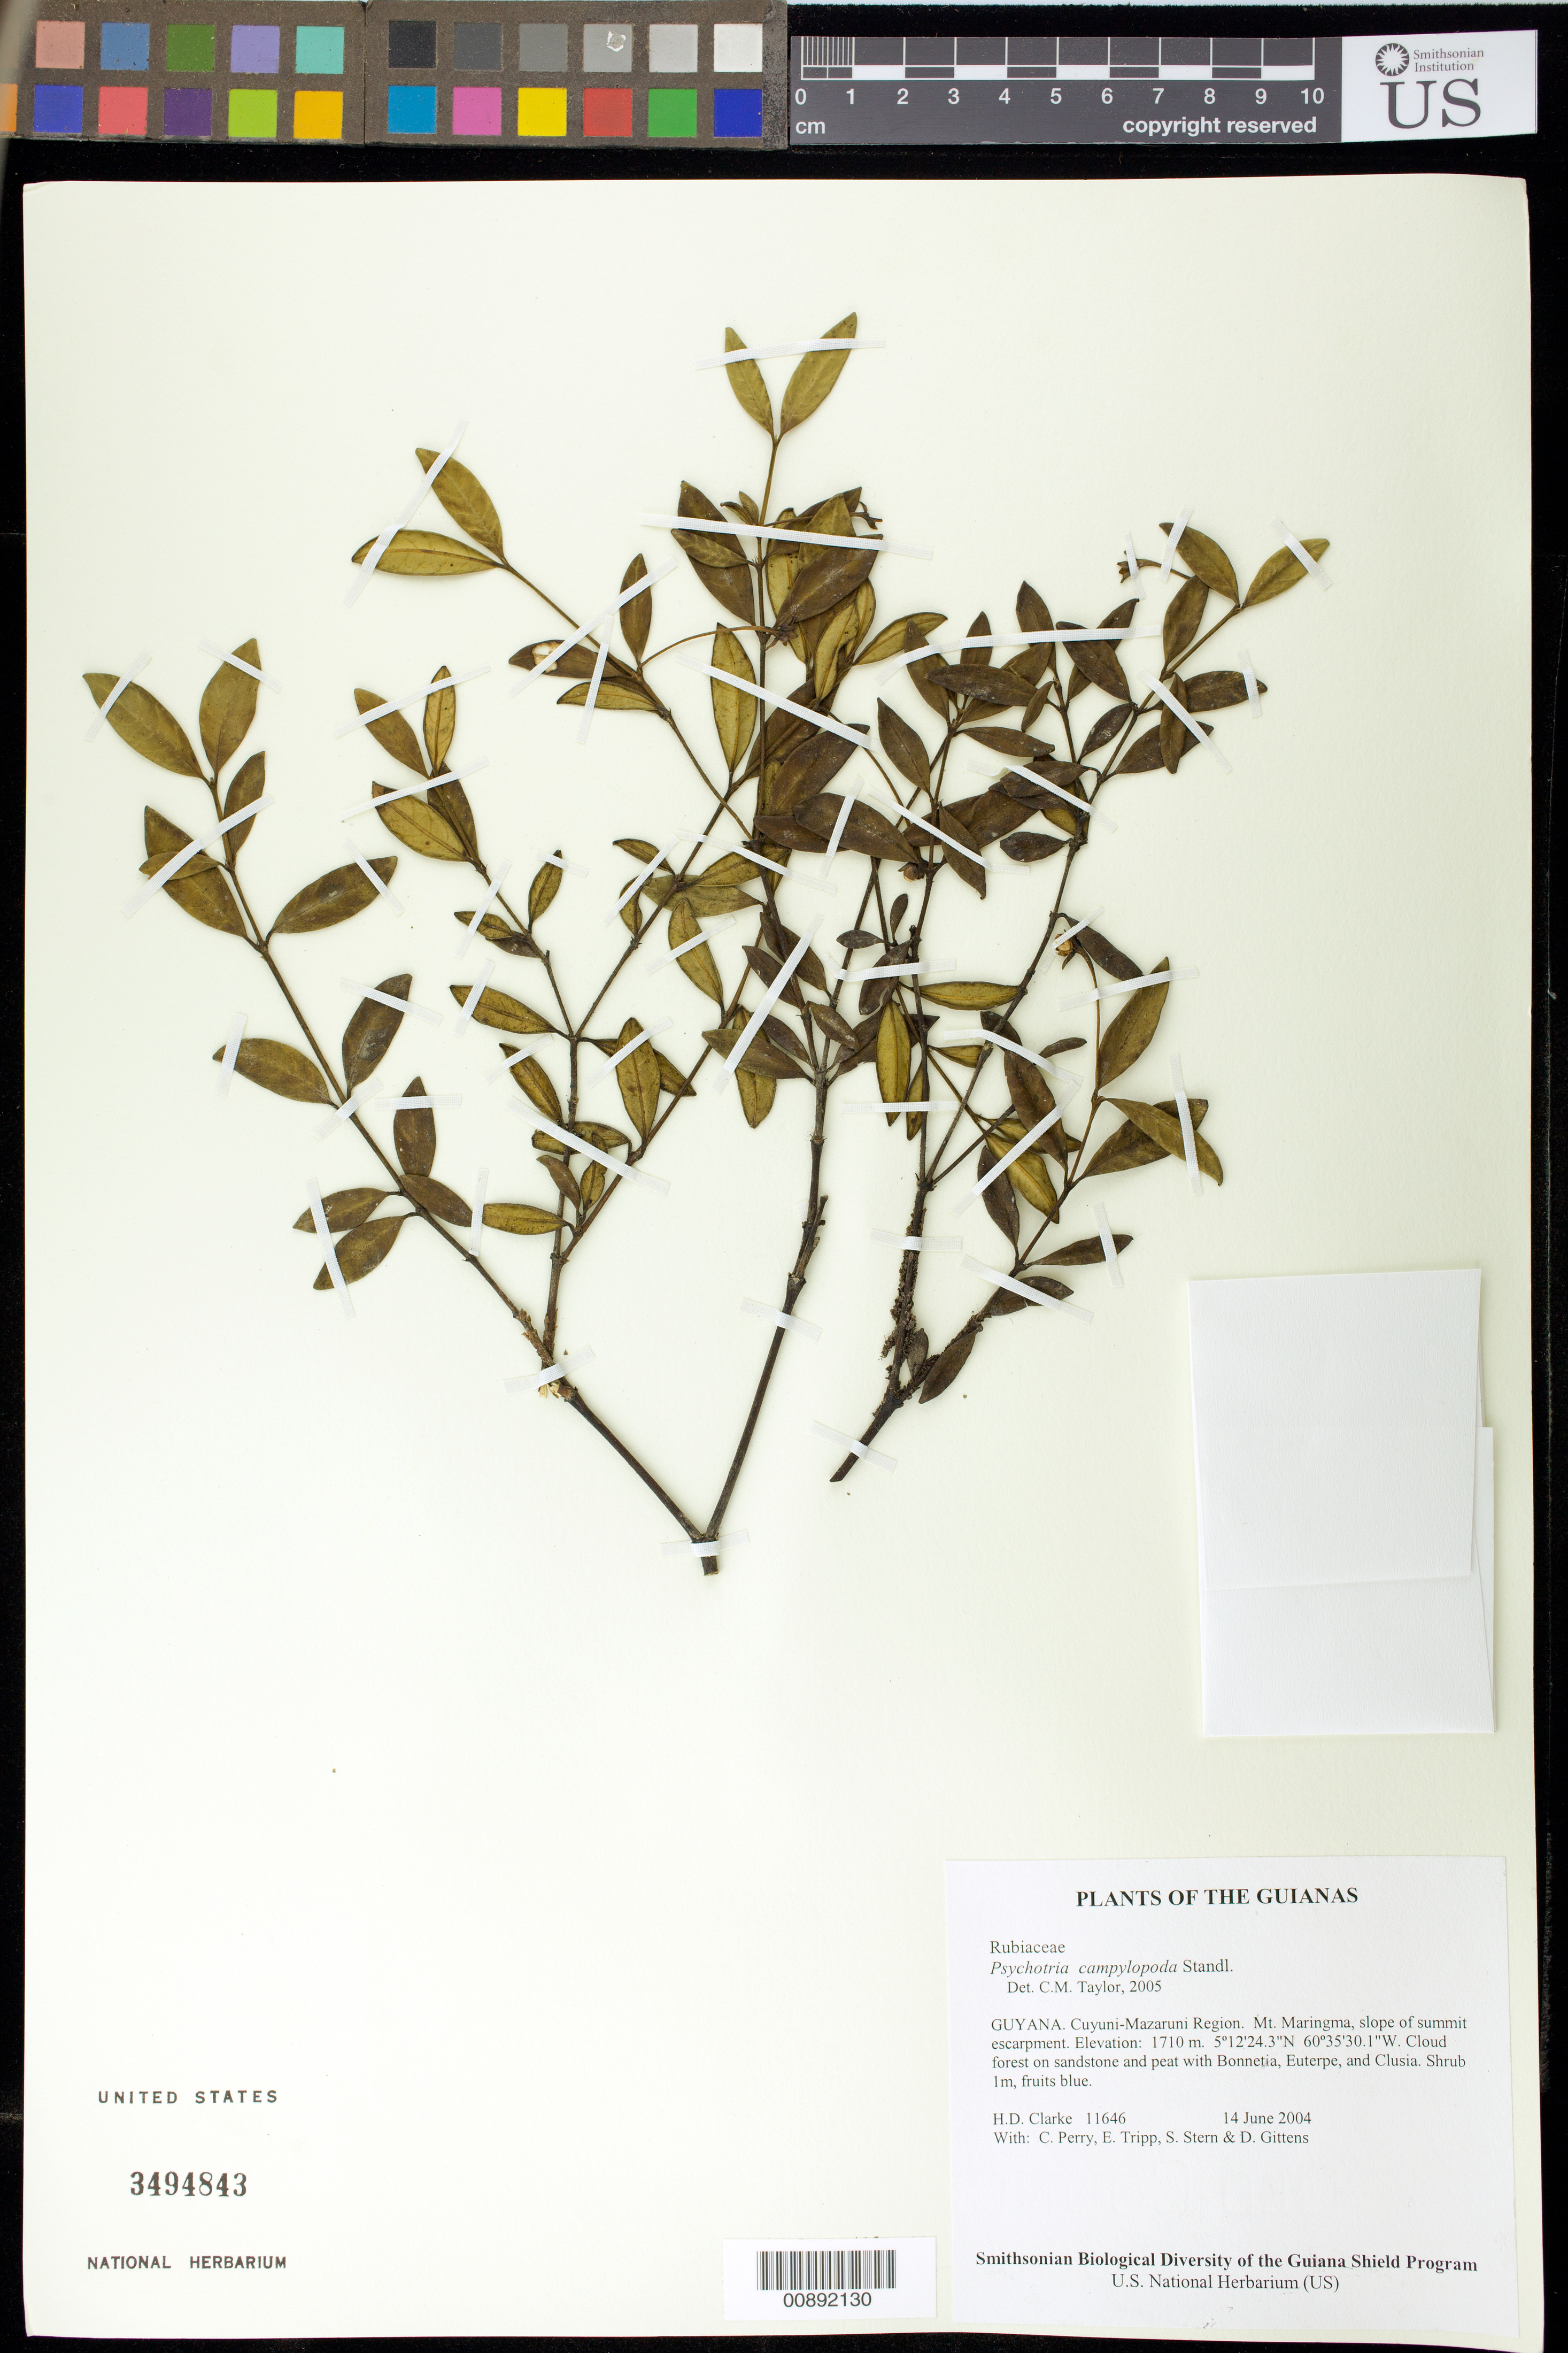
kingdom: Plantae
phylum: Tracheophyta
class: Magnoliopsida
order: Gentianales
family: Rubiaceae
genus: Palicourea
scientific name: Palicourea campylopoda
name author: (Standl.) Delprete & J.H. Kirkbr.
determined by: Kirkbride, J. H., Jr.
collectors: H. D. Clarke, C. Perry, E. Tripp, S. R. Stern & D. Gittens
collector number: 11646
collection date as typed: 14 June 2004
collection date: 2004-06-14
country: Guyana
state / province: Cuyuni-Mazaruni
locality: Mt. Maringma, slope of summit escarpment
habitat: Cloud forest on sandstone and peat with Bonnetia, Euterpe, and Clusia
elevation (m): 1710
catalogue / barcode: US 3494843